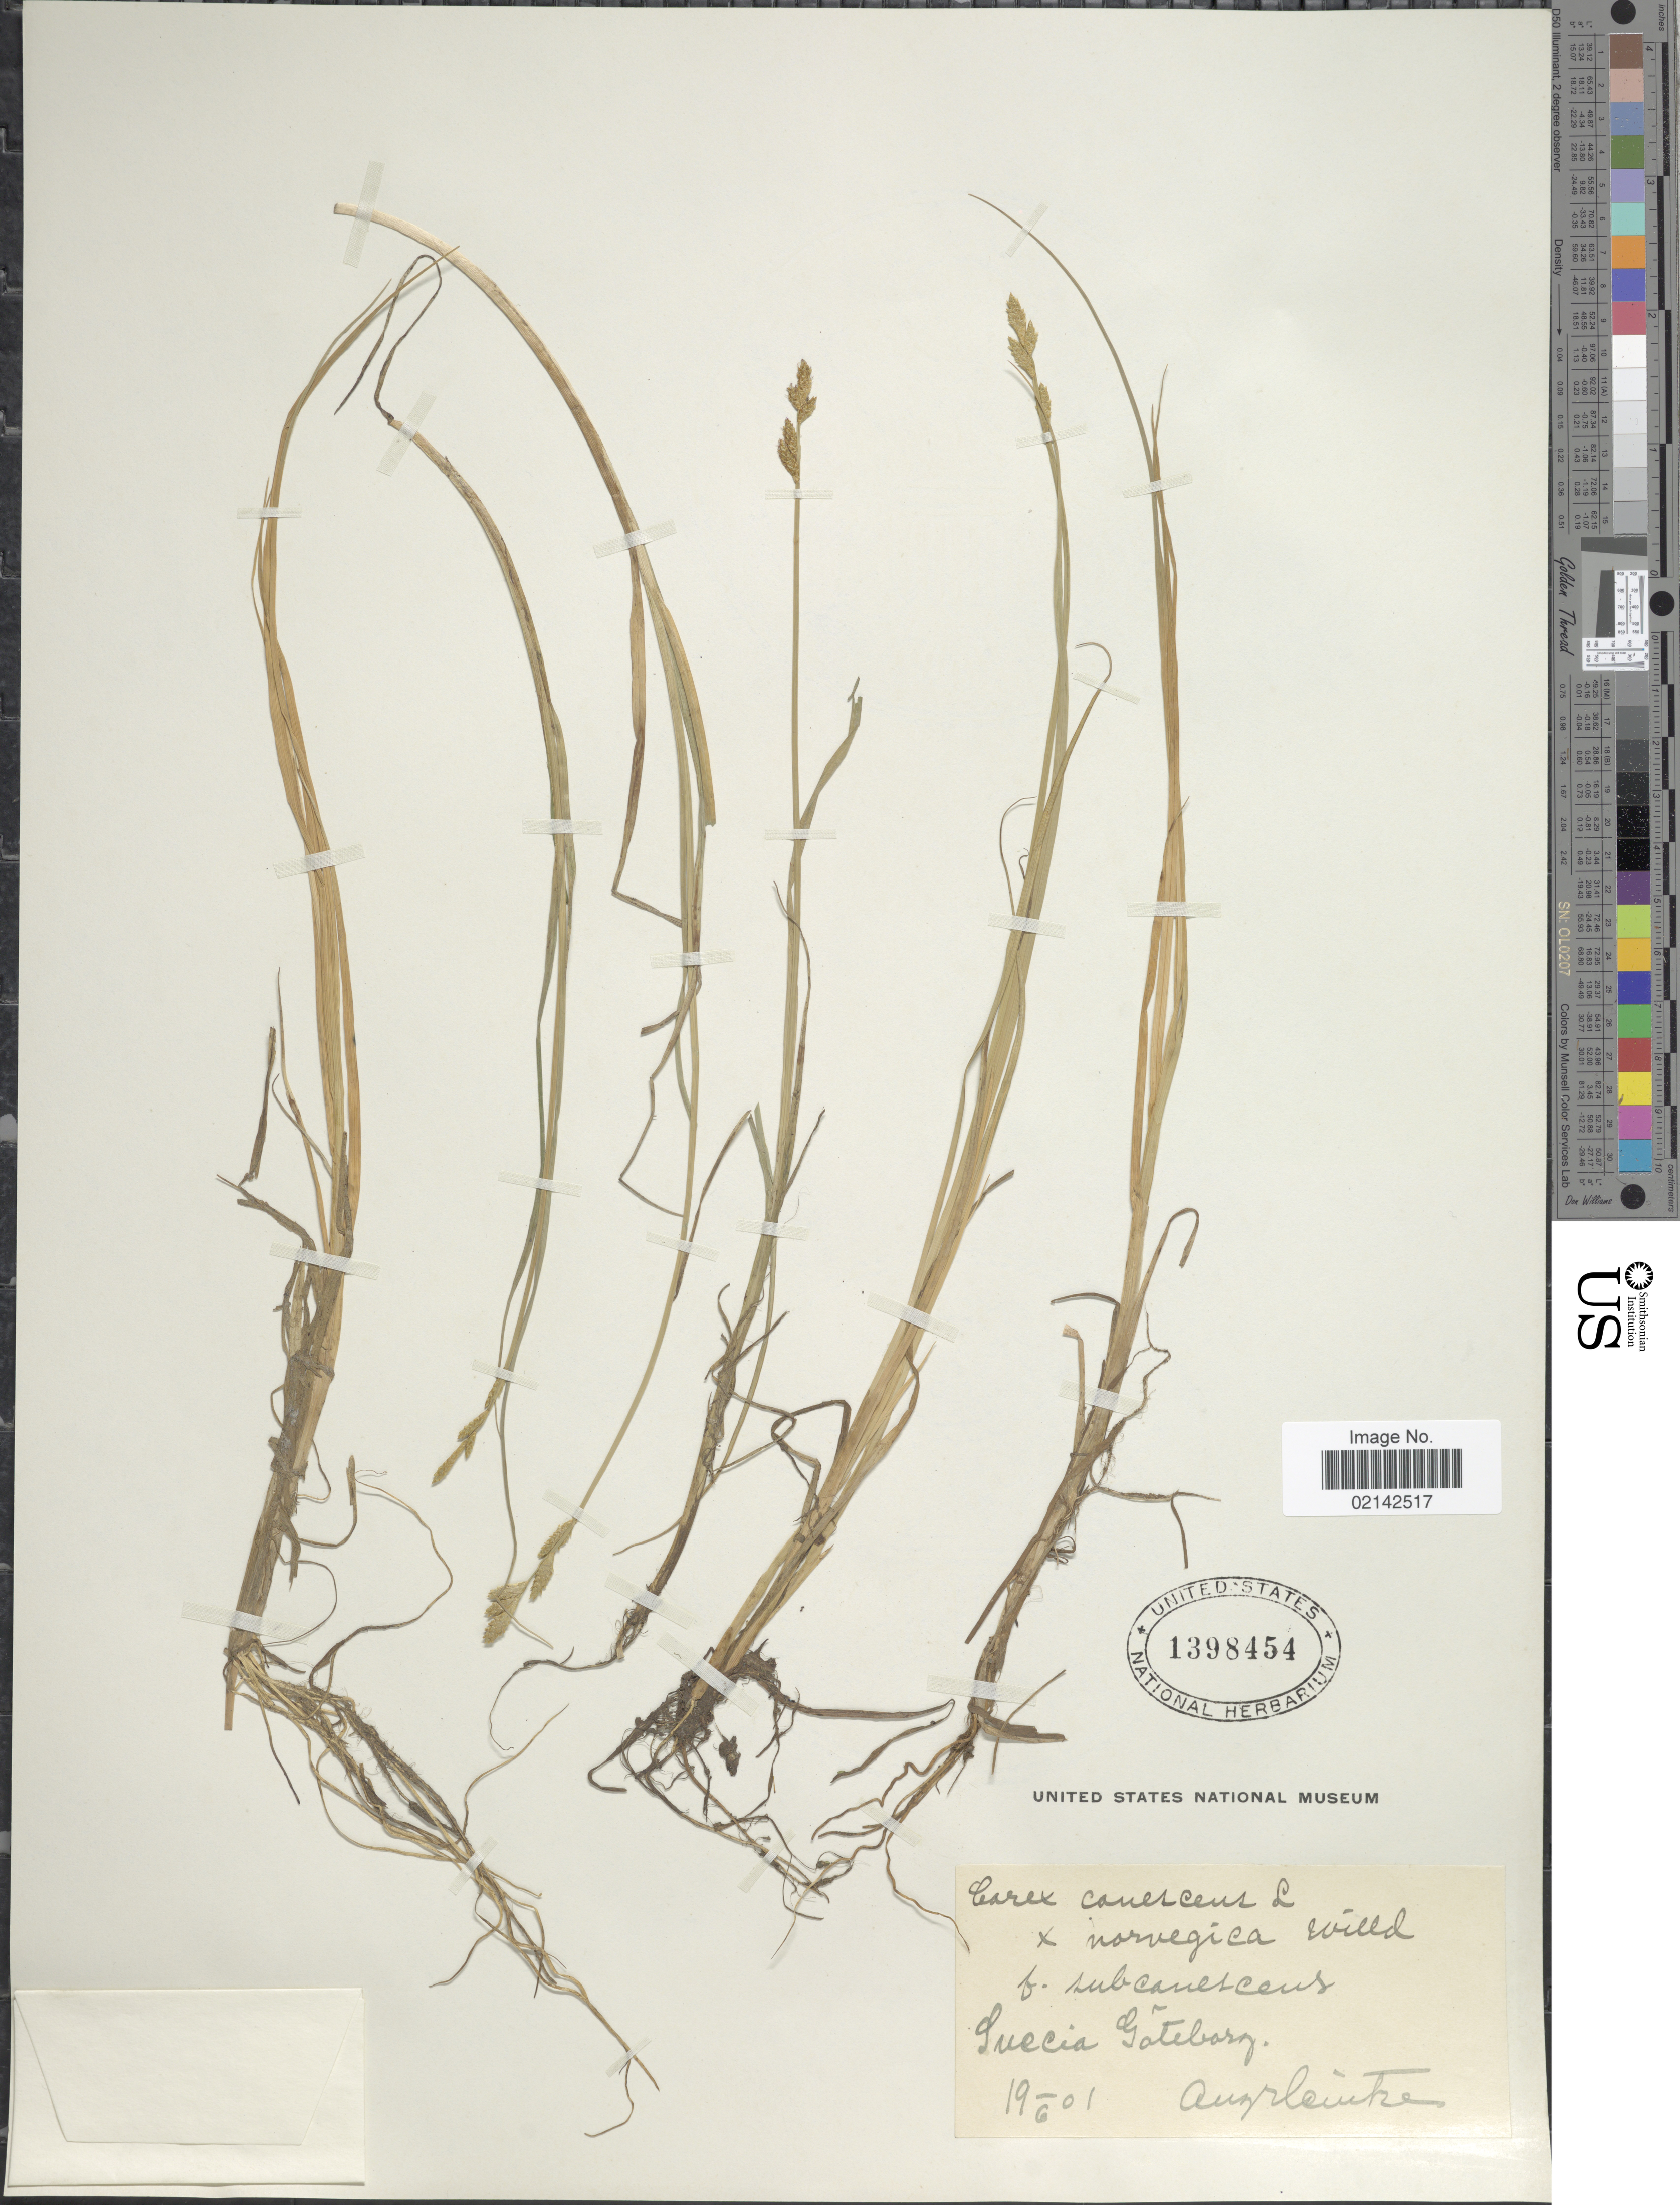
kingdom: Plantae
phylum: Tracheophyta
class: Liliopsida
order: Poales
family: Cyperaceae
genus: Carex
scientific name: Carex canescens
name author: L.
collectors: Auzrleiutze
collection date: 1901-06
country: Sweden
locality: Suecia Gatelborg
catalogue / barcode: US 1398454